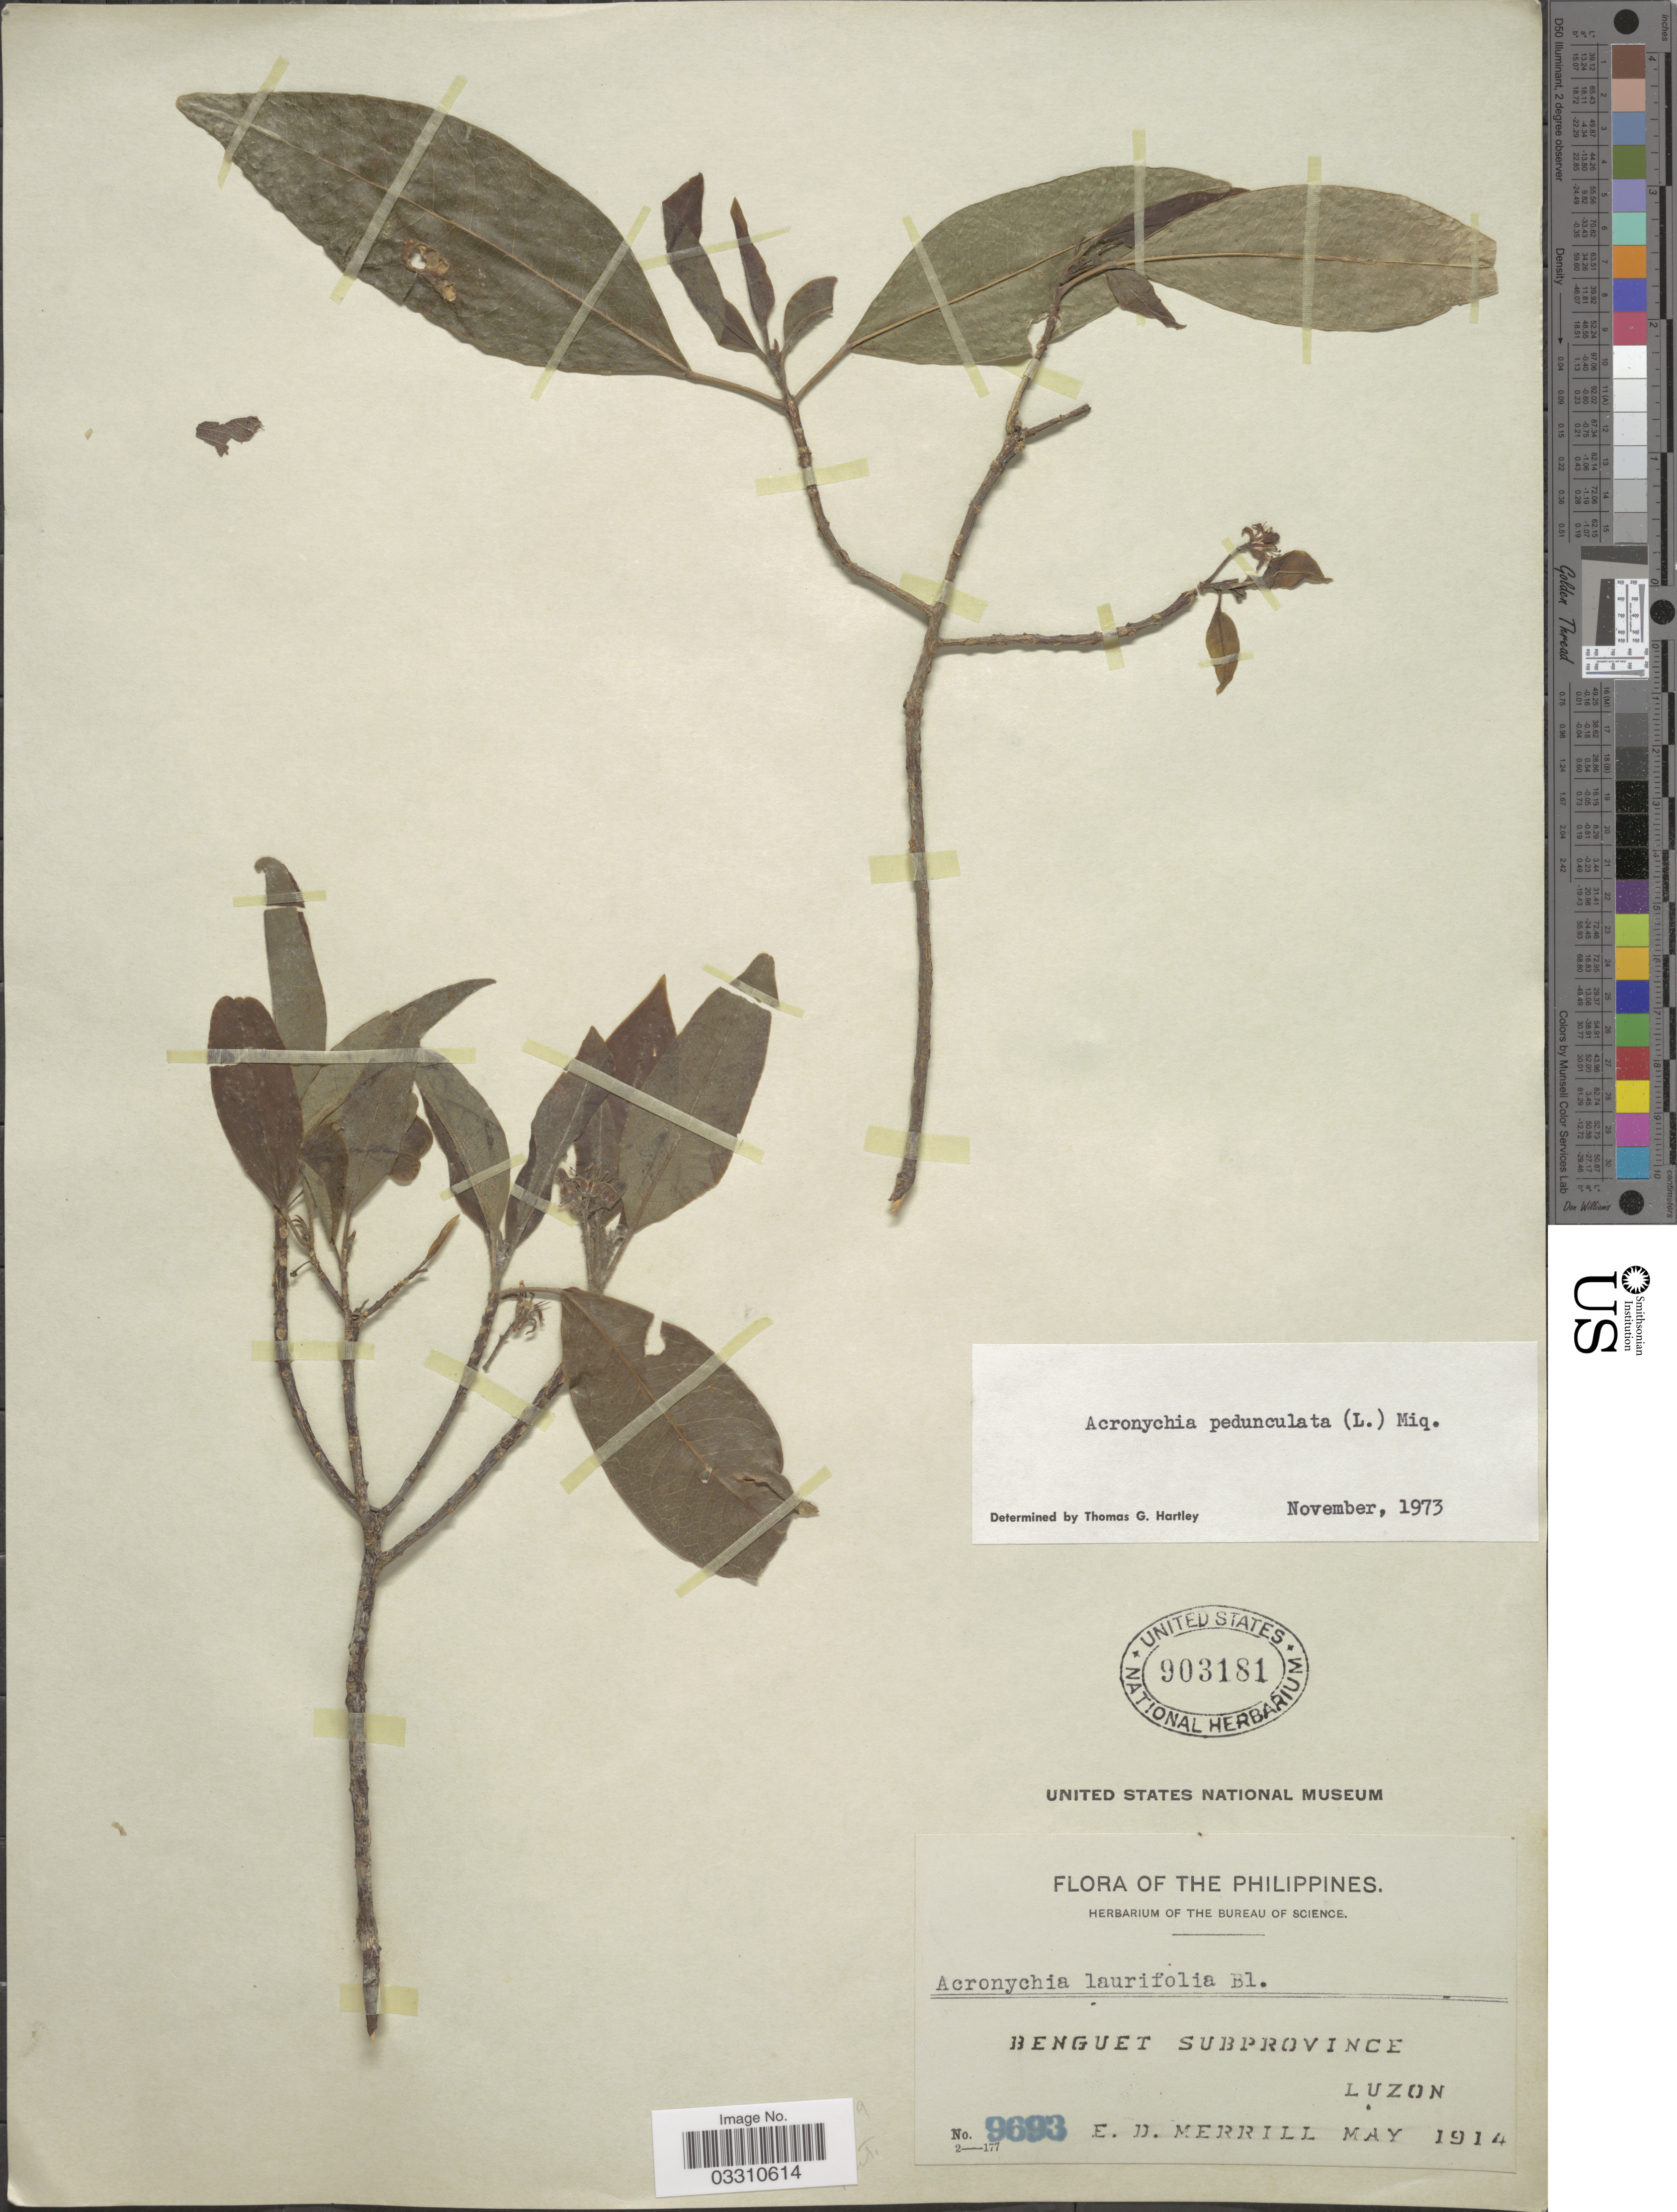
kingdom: Plantae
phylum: Tracheophyta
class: Magnoliopsida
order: Sapindales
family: Rutaceae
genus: Acronychia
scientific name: Acronychia pedunculata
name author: (L.) Miq.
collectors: E. Merrill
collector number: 9693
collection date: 1914-05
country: Philippines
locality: Benguet Subprovince Luzon.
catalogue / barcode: US 903181